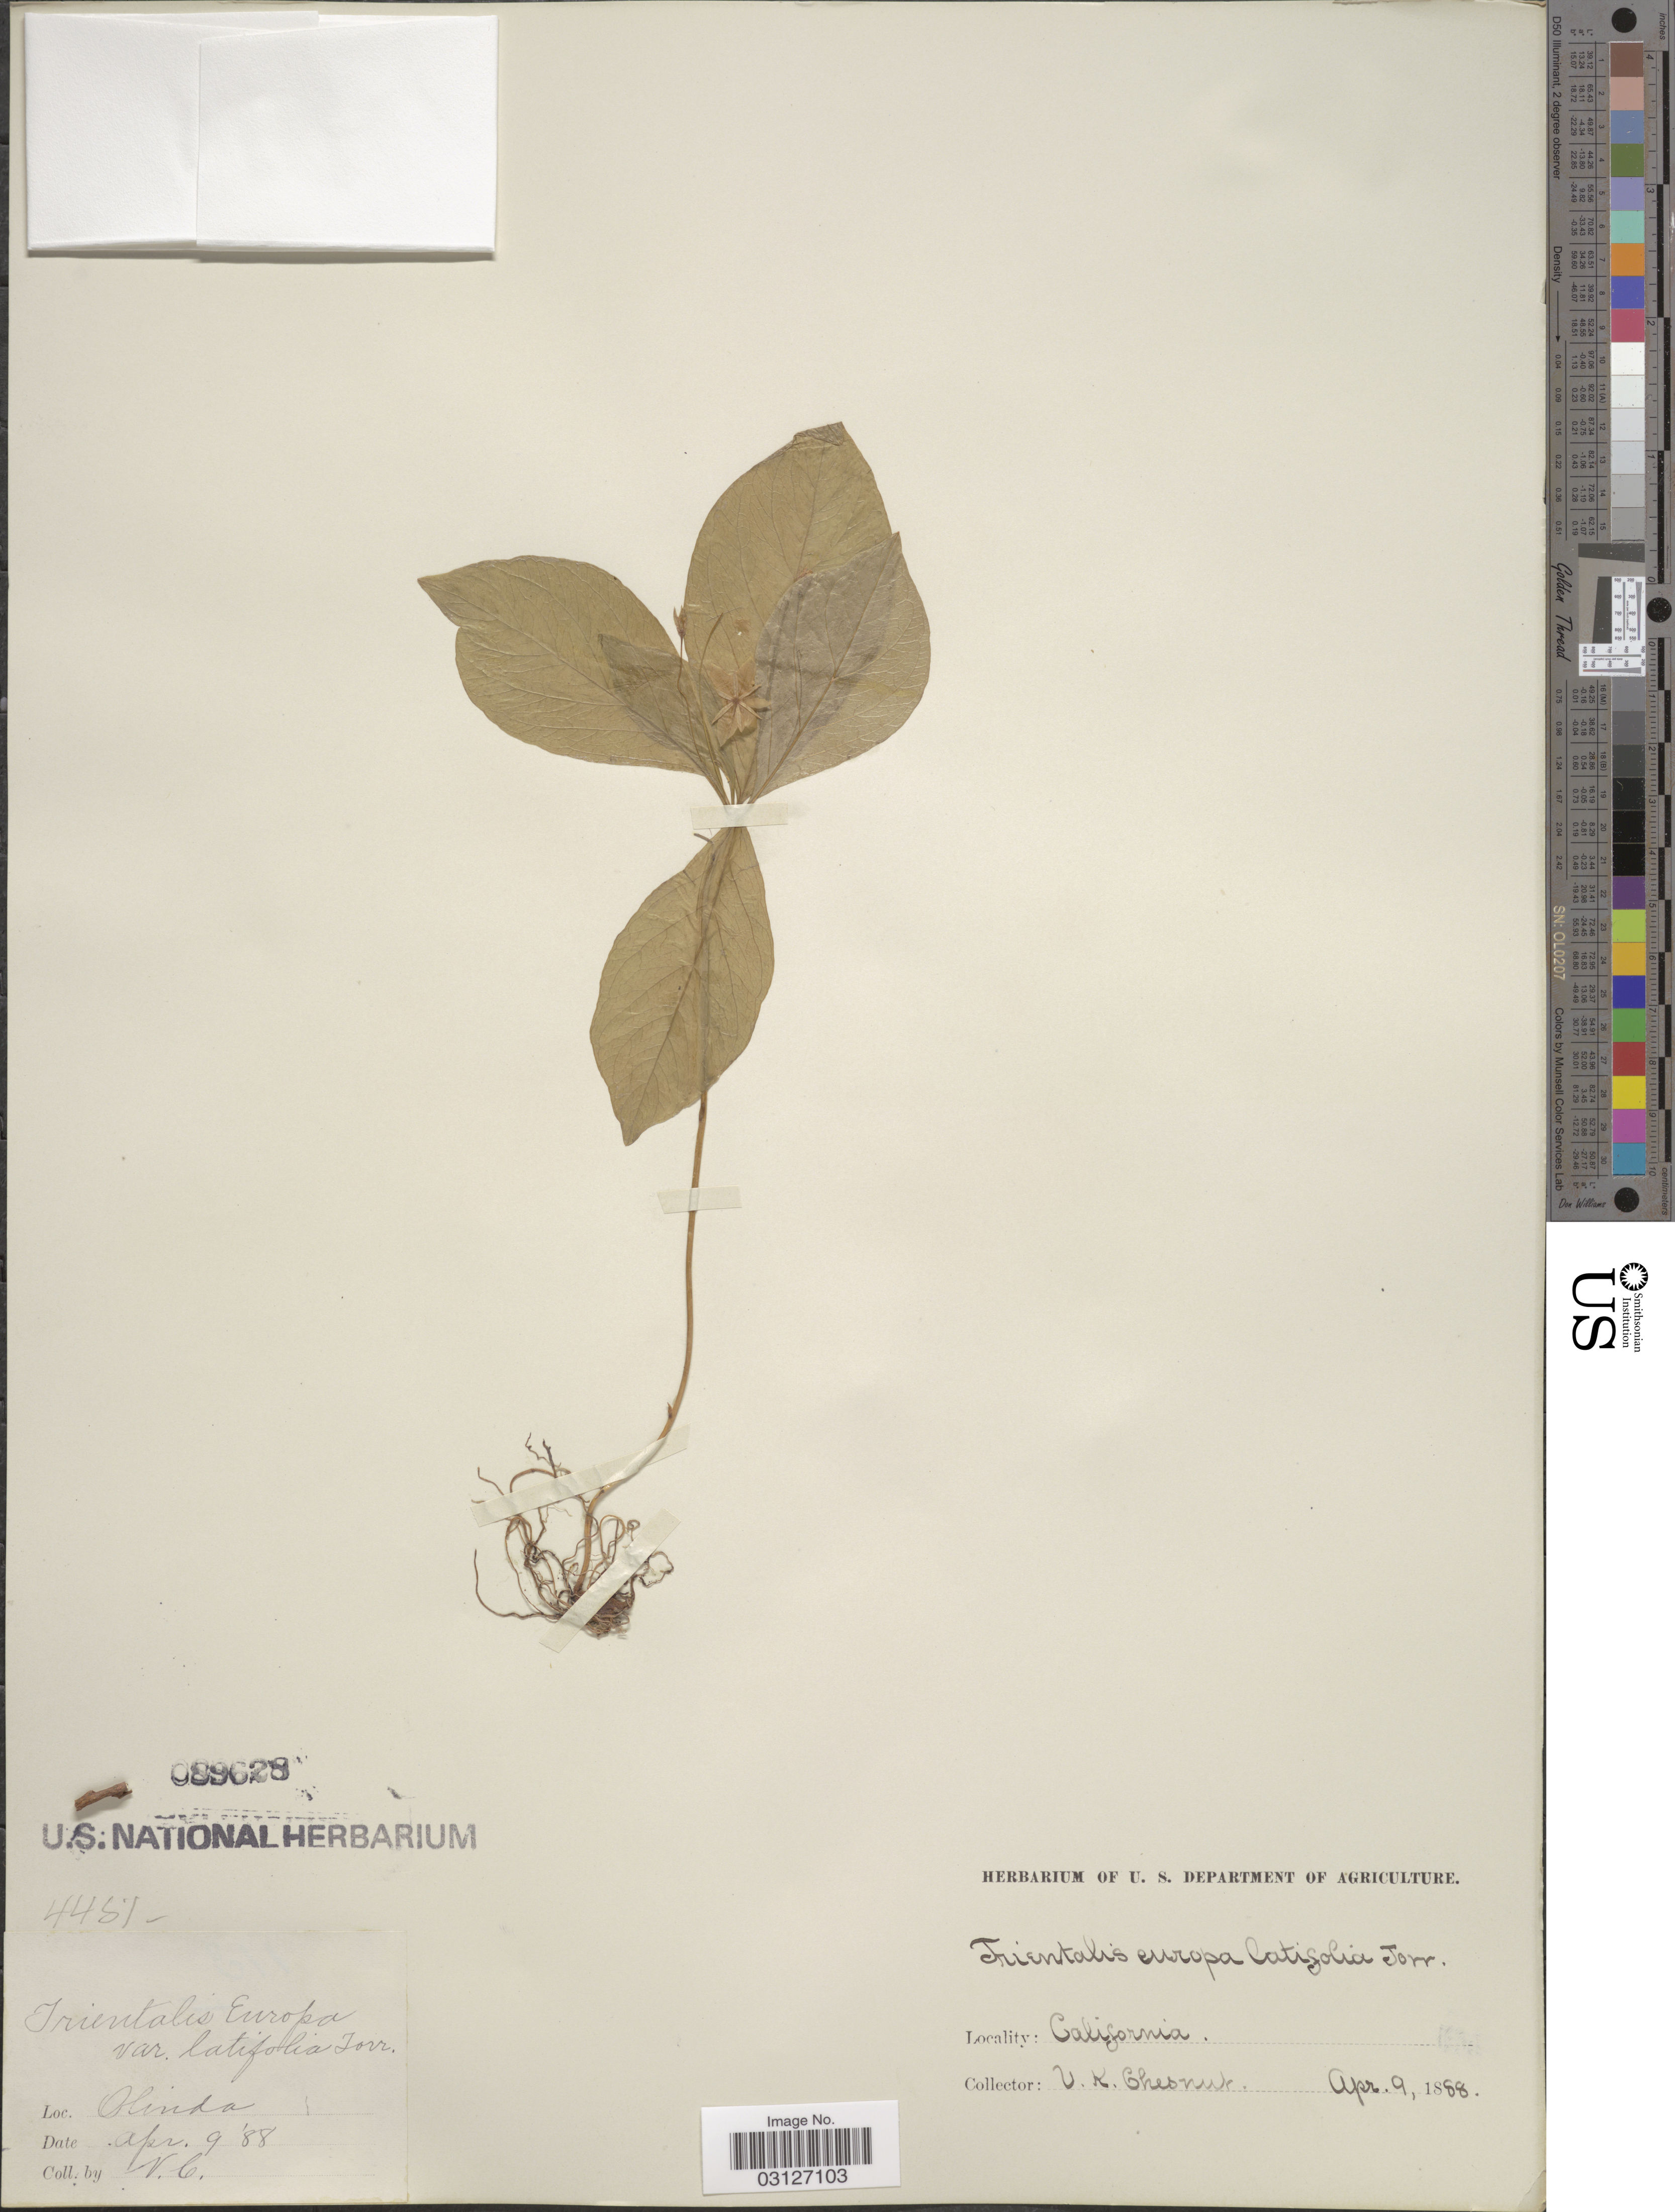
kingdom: Plantae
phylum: Tracheophyta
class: Magnoliopsida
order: Ericales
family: Primulaceae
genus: Trientalis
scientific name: Trientalis latifolia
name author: Hook.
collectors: V. Chesnut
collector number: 4481*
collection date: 1888-04-09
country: United States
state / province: California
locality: Olinda.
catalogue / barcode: US 89628